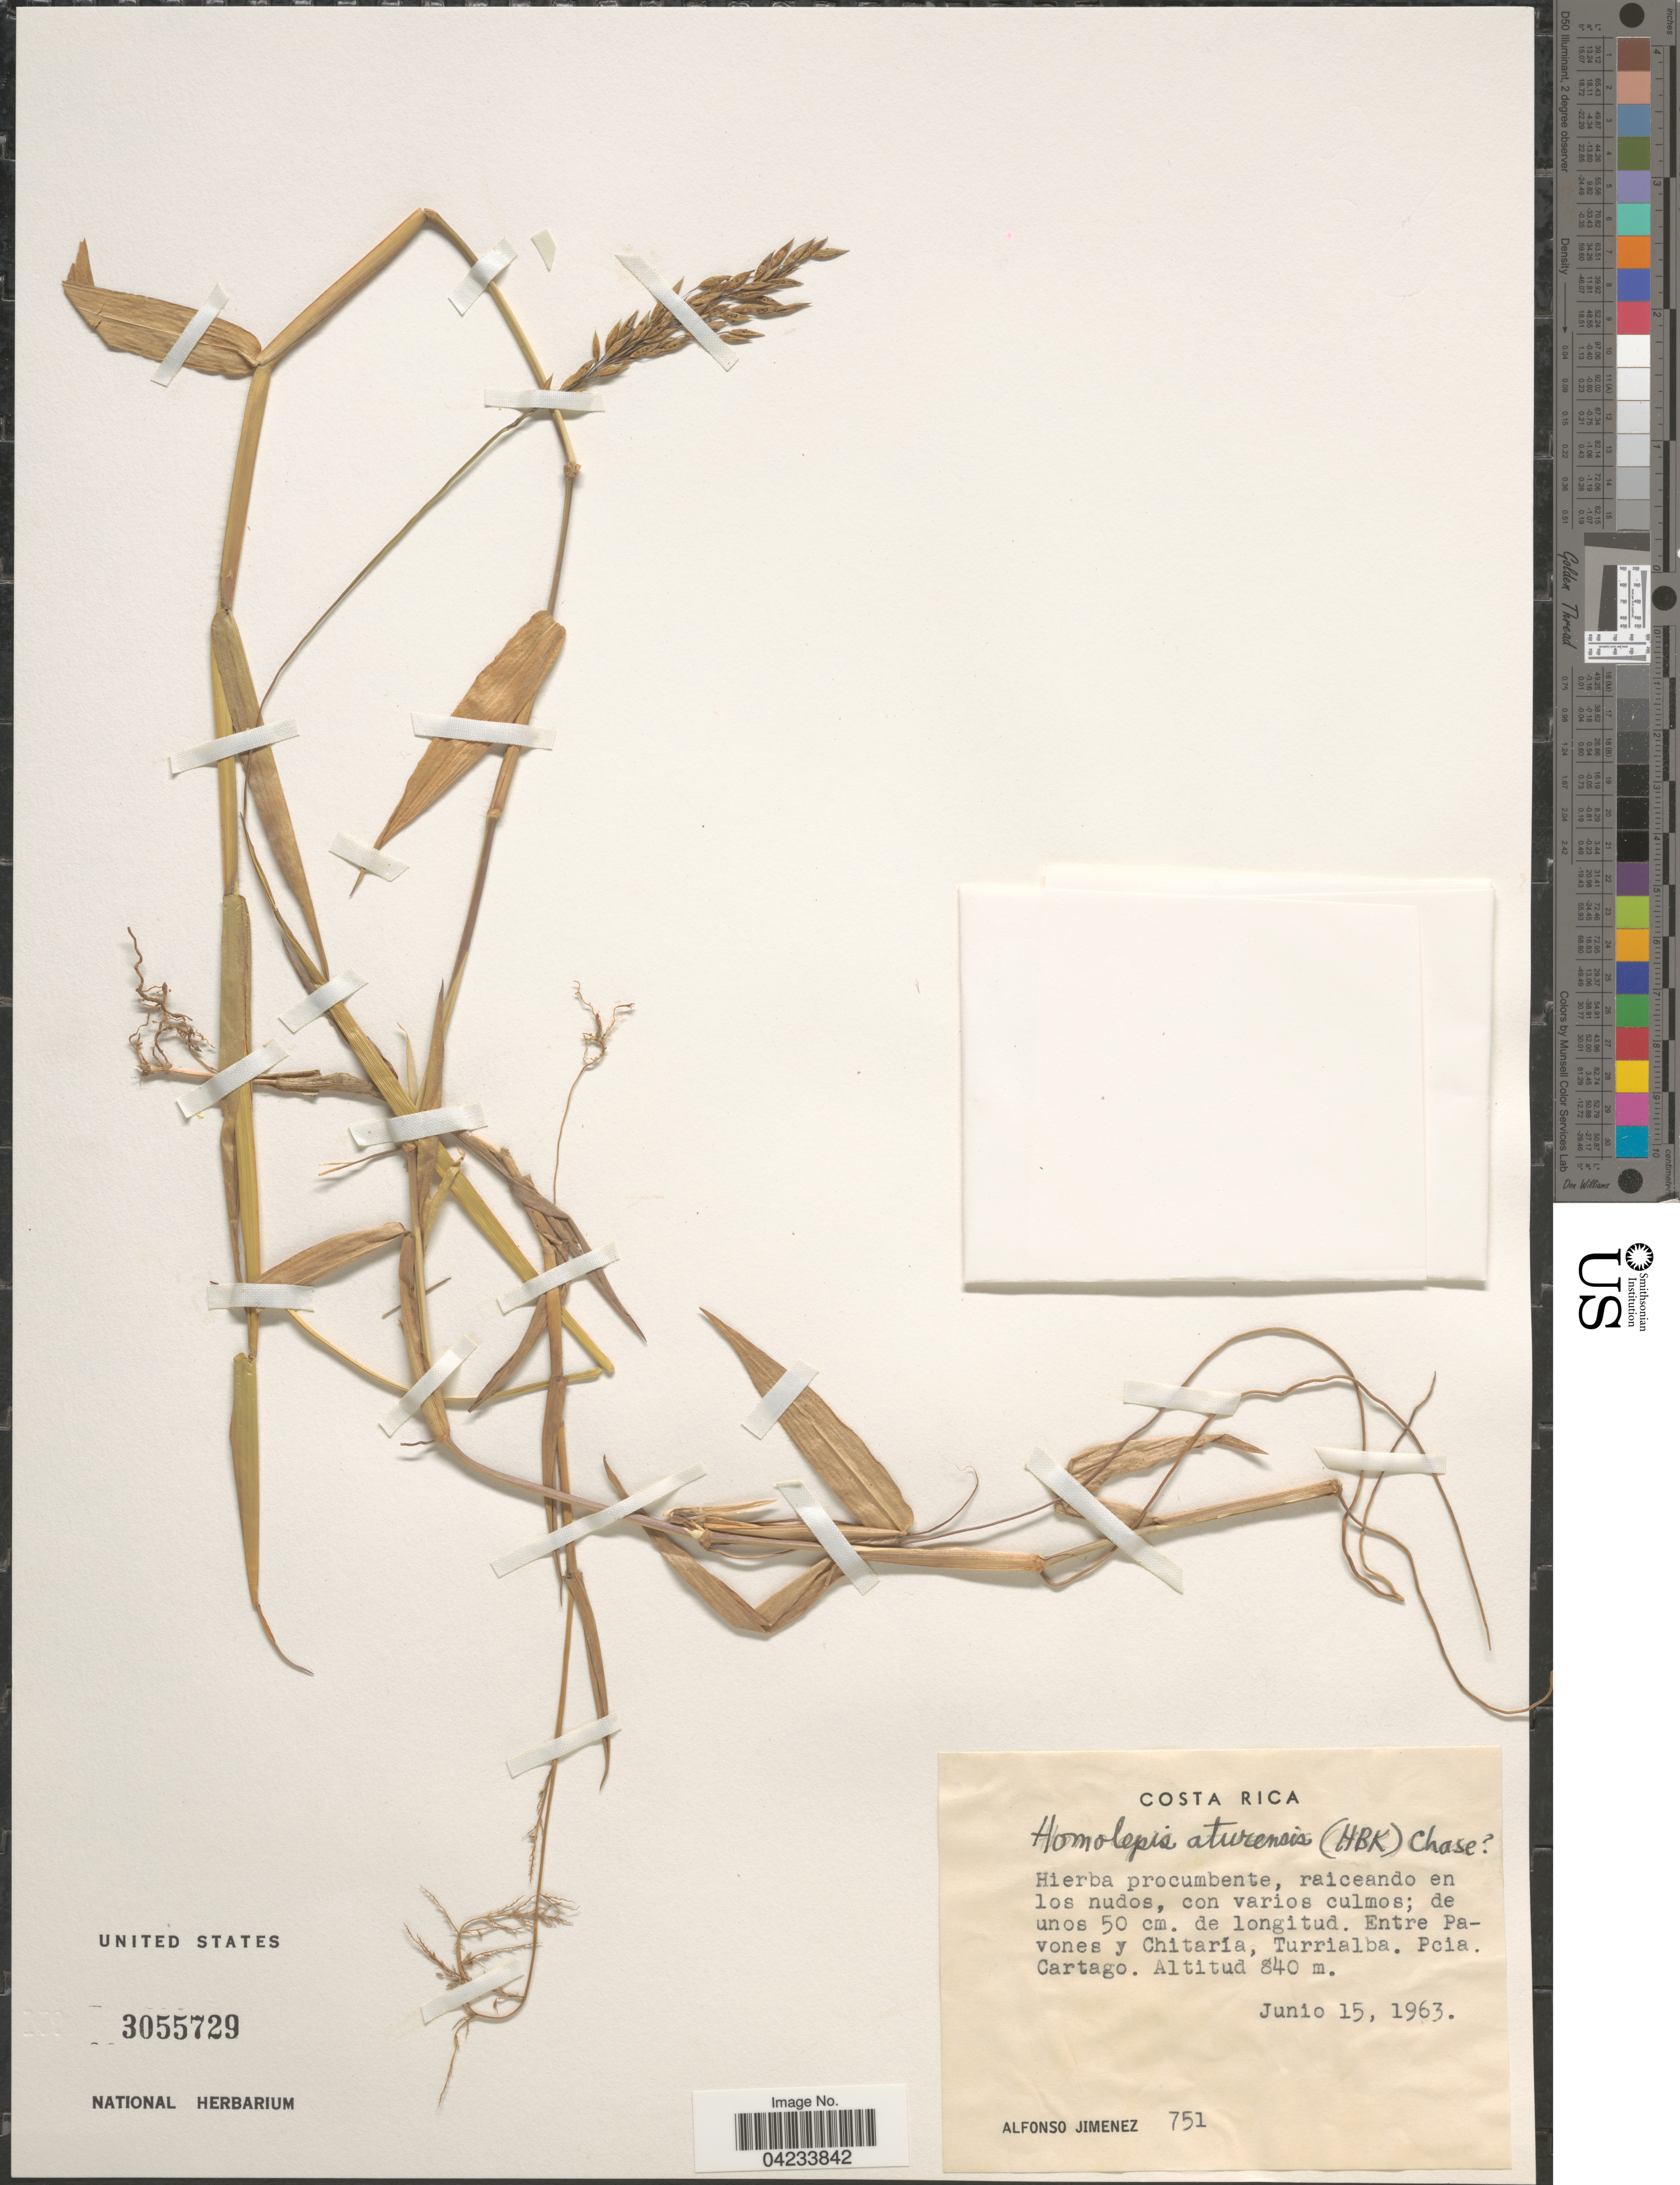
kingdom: Plantae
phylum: Tracheophyta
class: Liliopsida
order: Poales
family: Poaceae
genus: Homolepis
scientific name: Homolepis aturensis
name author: (Kunth) Chase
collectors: A. Jiménez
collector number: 751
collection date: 1963-06-15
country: Costa Rica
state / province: Cartago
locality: Entre Pavones y Chitaría, Turrialba. Pcia. Cartago.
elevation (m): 840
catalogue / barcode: US 3055729